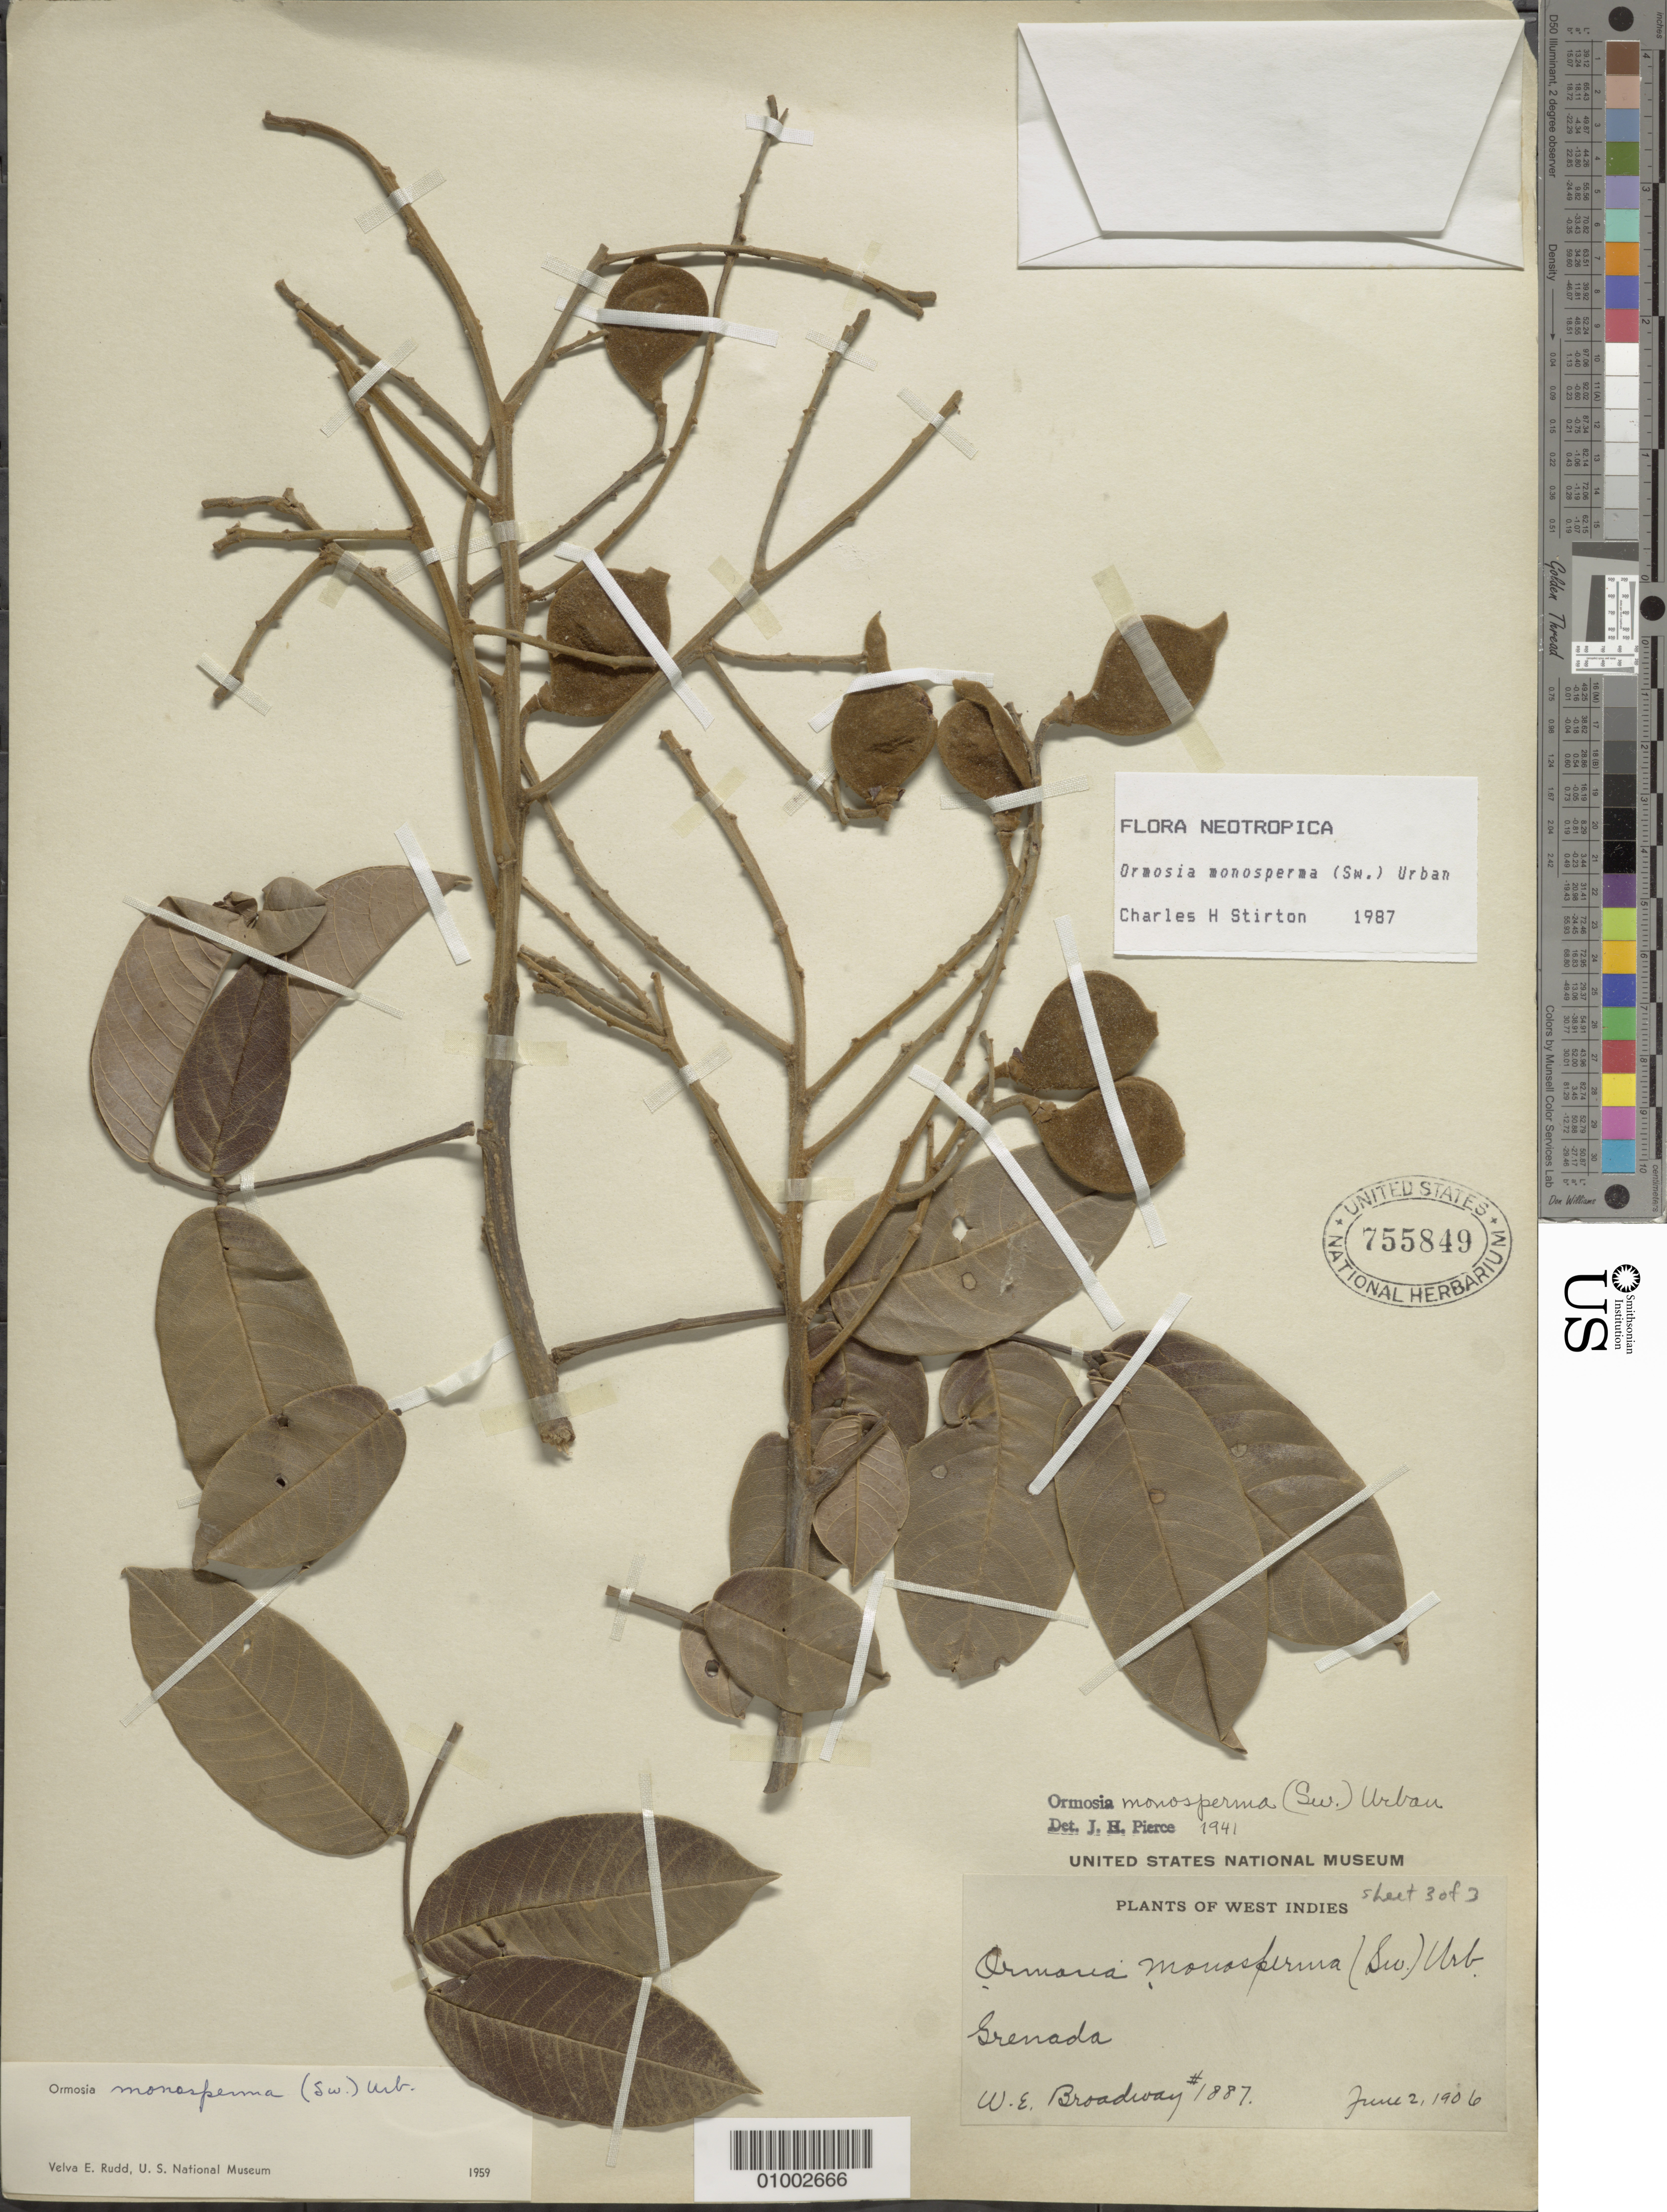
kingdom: Plantae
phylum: Tracheophyta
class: Magnoliopsida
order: Fabales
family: Fabaceae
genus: Ormosia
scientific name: Ormosia monosperma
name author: (Sw.) Urb.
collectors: W. E. Broadway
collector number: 1887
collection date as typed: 02 Jun 1906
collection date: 1906-06-02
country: Grenada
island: Grenada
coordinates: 0 N, 0 E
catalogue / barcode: US 755849